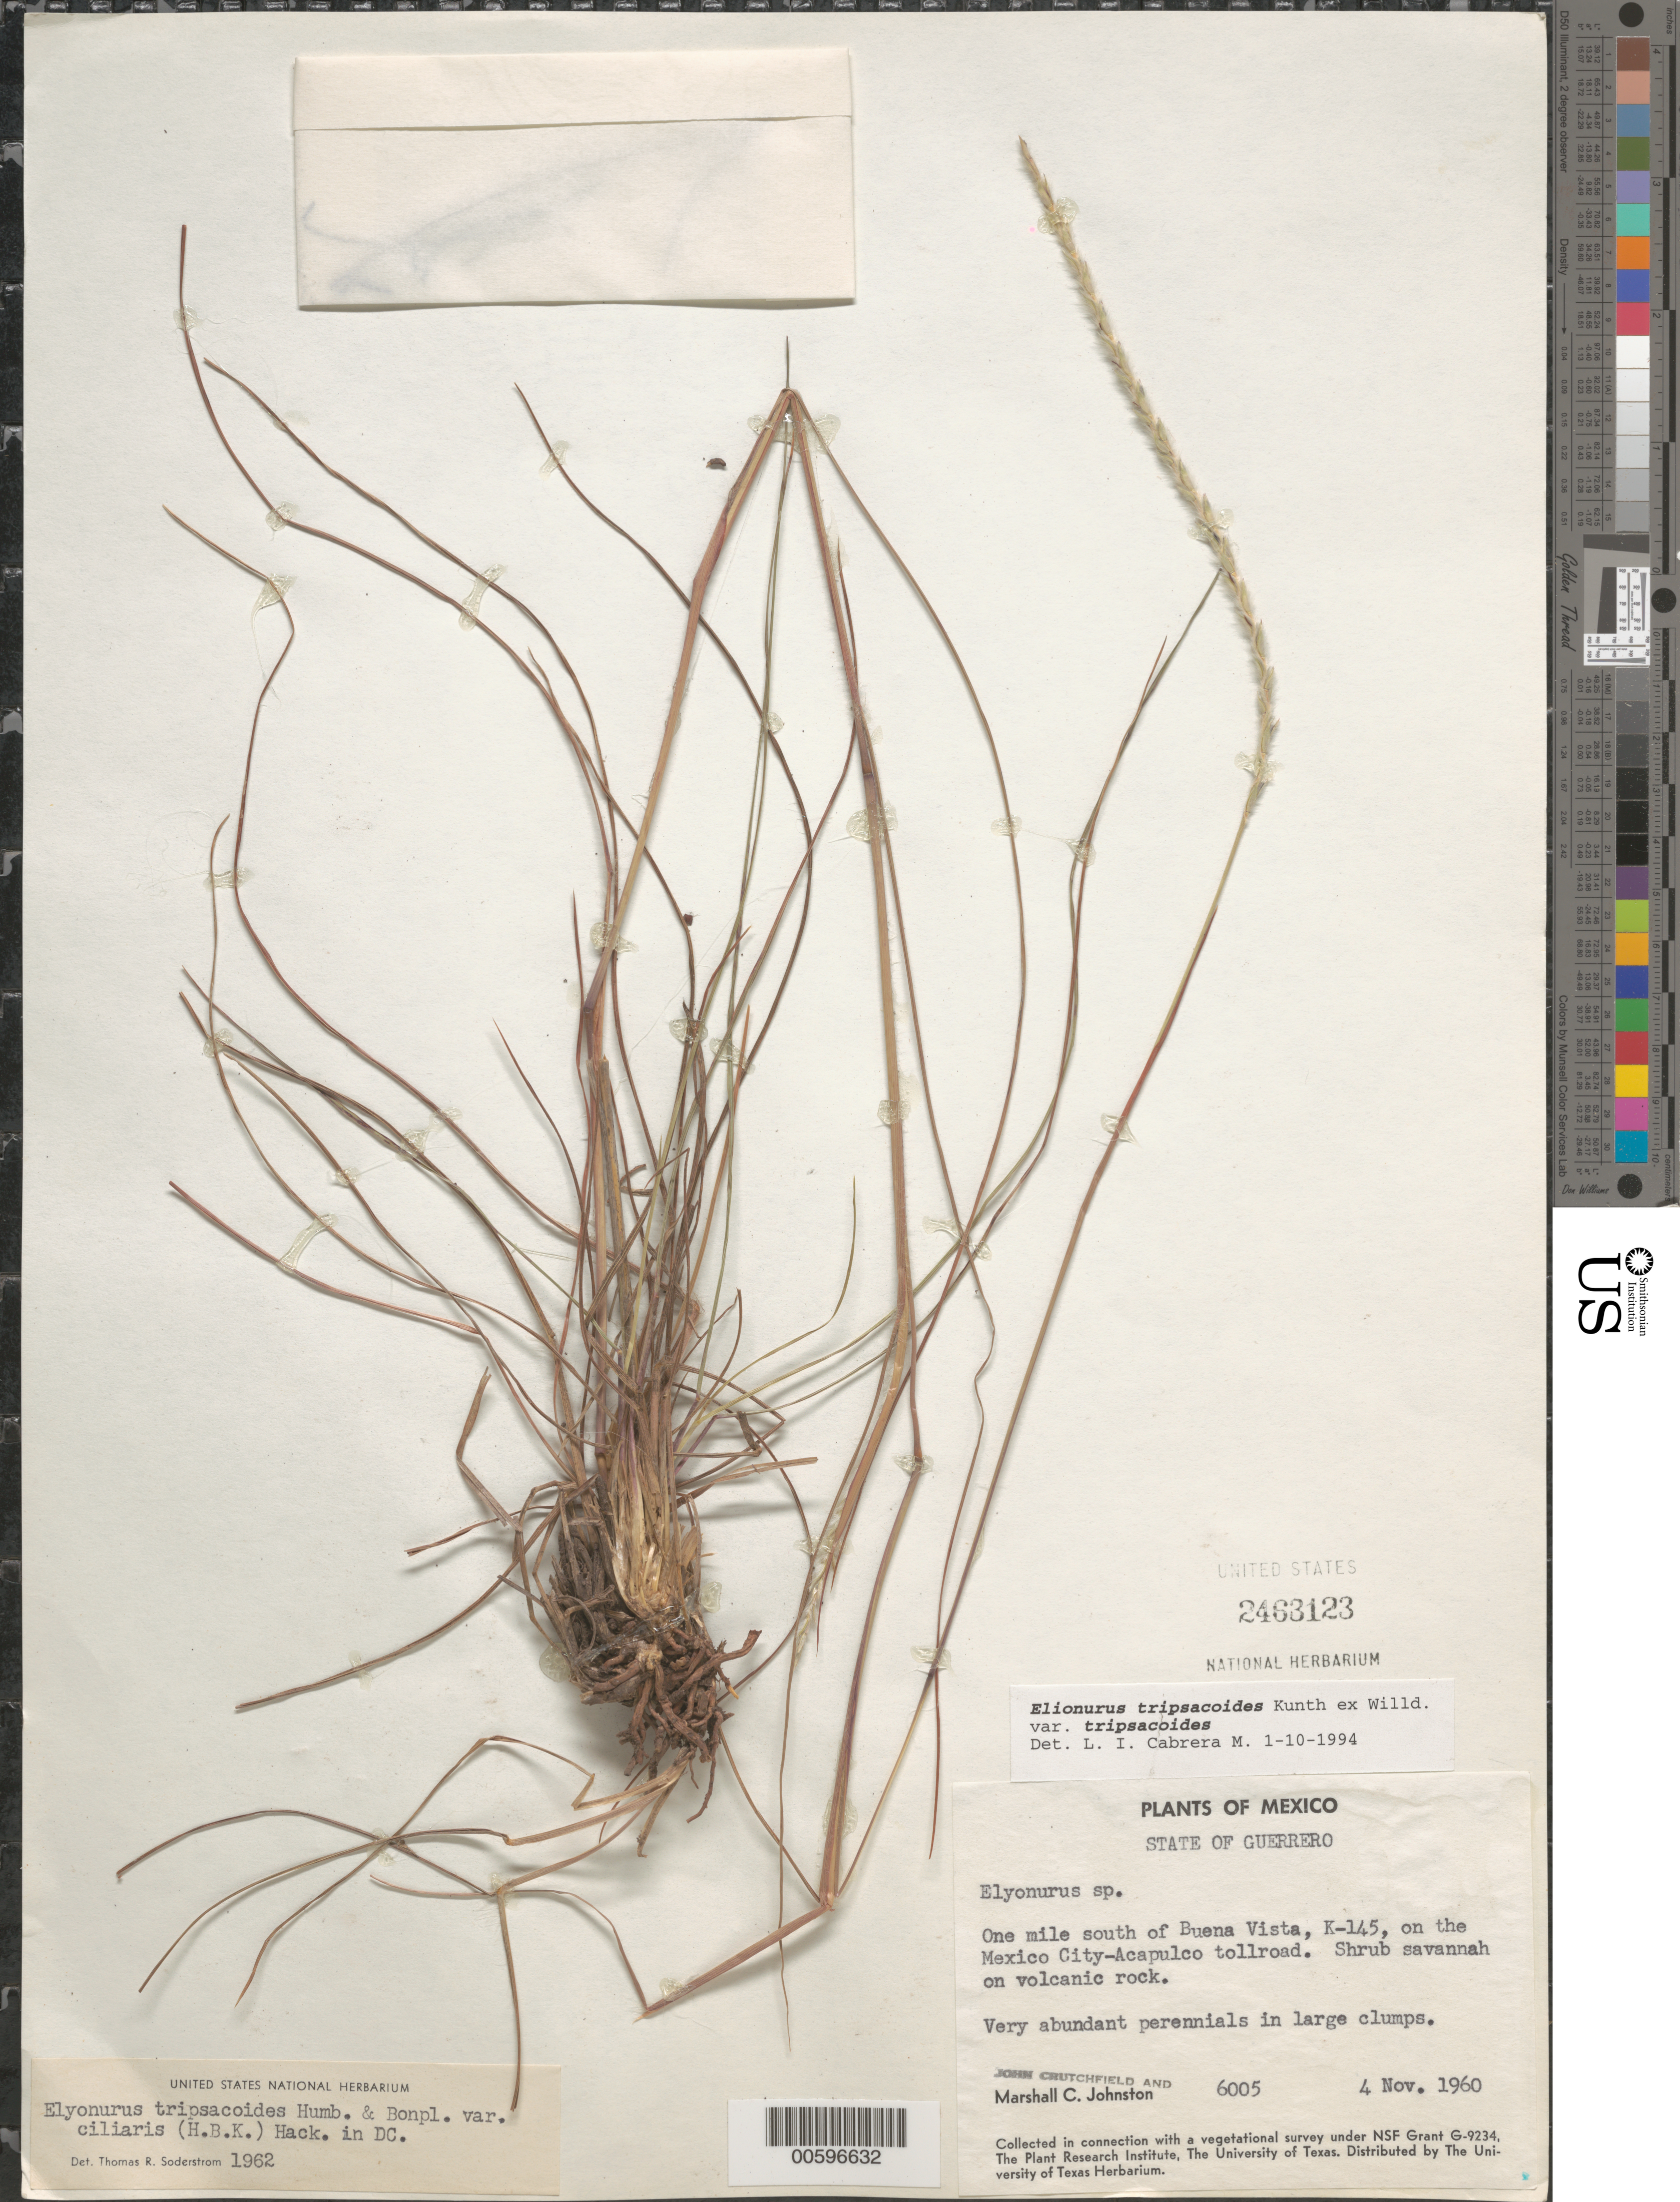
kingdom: Plantae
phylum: Tracheophyta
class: Liliopsida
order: Poales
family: Poaceae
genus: Elionurus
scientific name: Elionurus tripsacoides var. tripsacoides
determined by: Cabrera M., L. I.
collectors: J. Crutchfield & M. Johnston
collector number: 6005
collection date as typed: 4 Nov 1960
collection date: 1960-11-04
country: Mexico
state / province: Guerrero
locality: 1 mi S of Buena Vista, K-145, on the Mexico City - Acapulco tollroad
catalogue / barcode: US 2463123